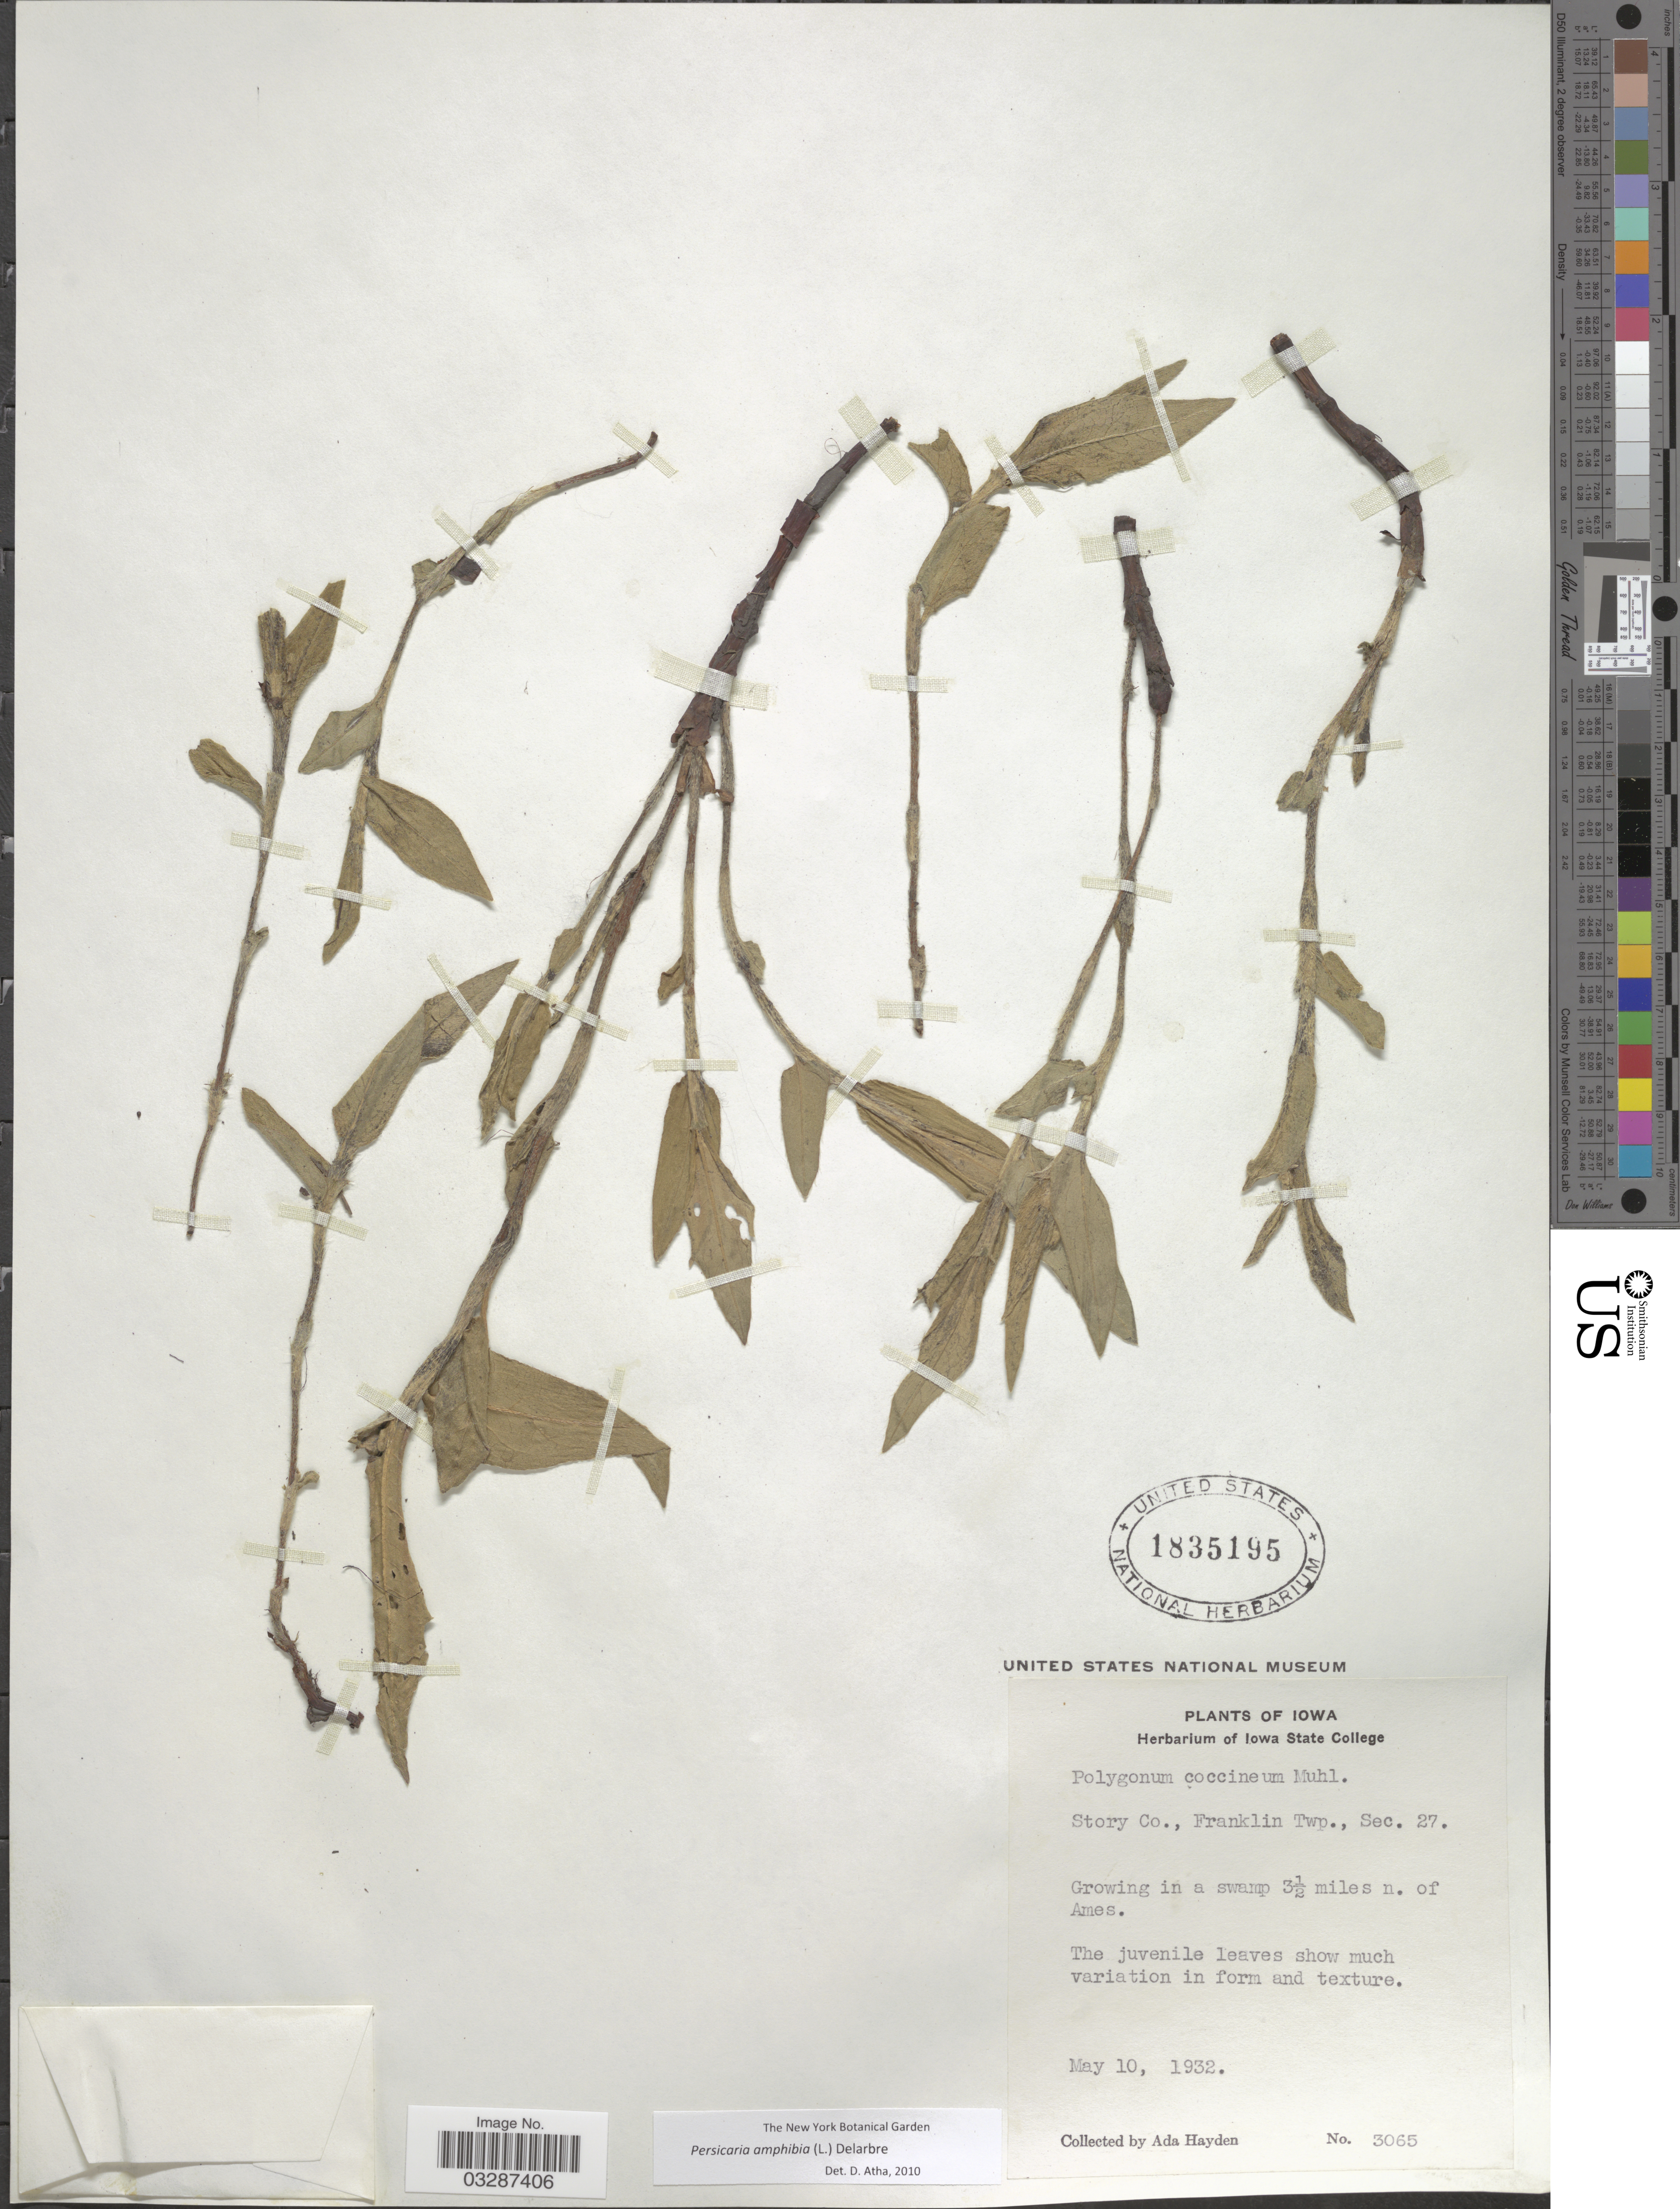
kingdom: Plantae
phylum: Tracheophyta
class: Magnoliopsida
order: Caryophyllales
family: Polygonaceae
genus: Persicaria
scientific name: Persicaria amphibia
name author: (L.) Delarbre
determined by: Atha, D. E.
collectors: Ada Hayden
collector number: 3065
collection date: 1932-05-10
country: United States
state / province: Iowa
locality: Story Co., Franklin Twp., Sec. 27. Growing in a swamp 3½ miles n. of Ames.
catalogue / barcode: US 1835195